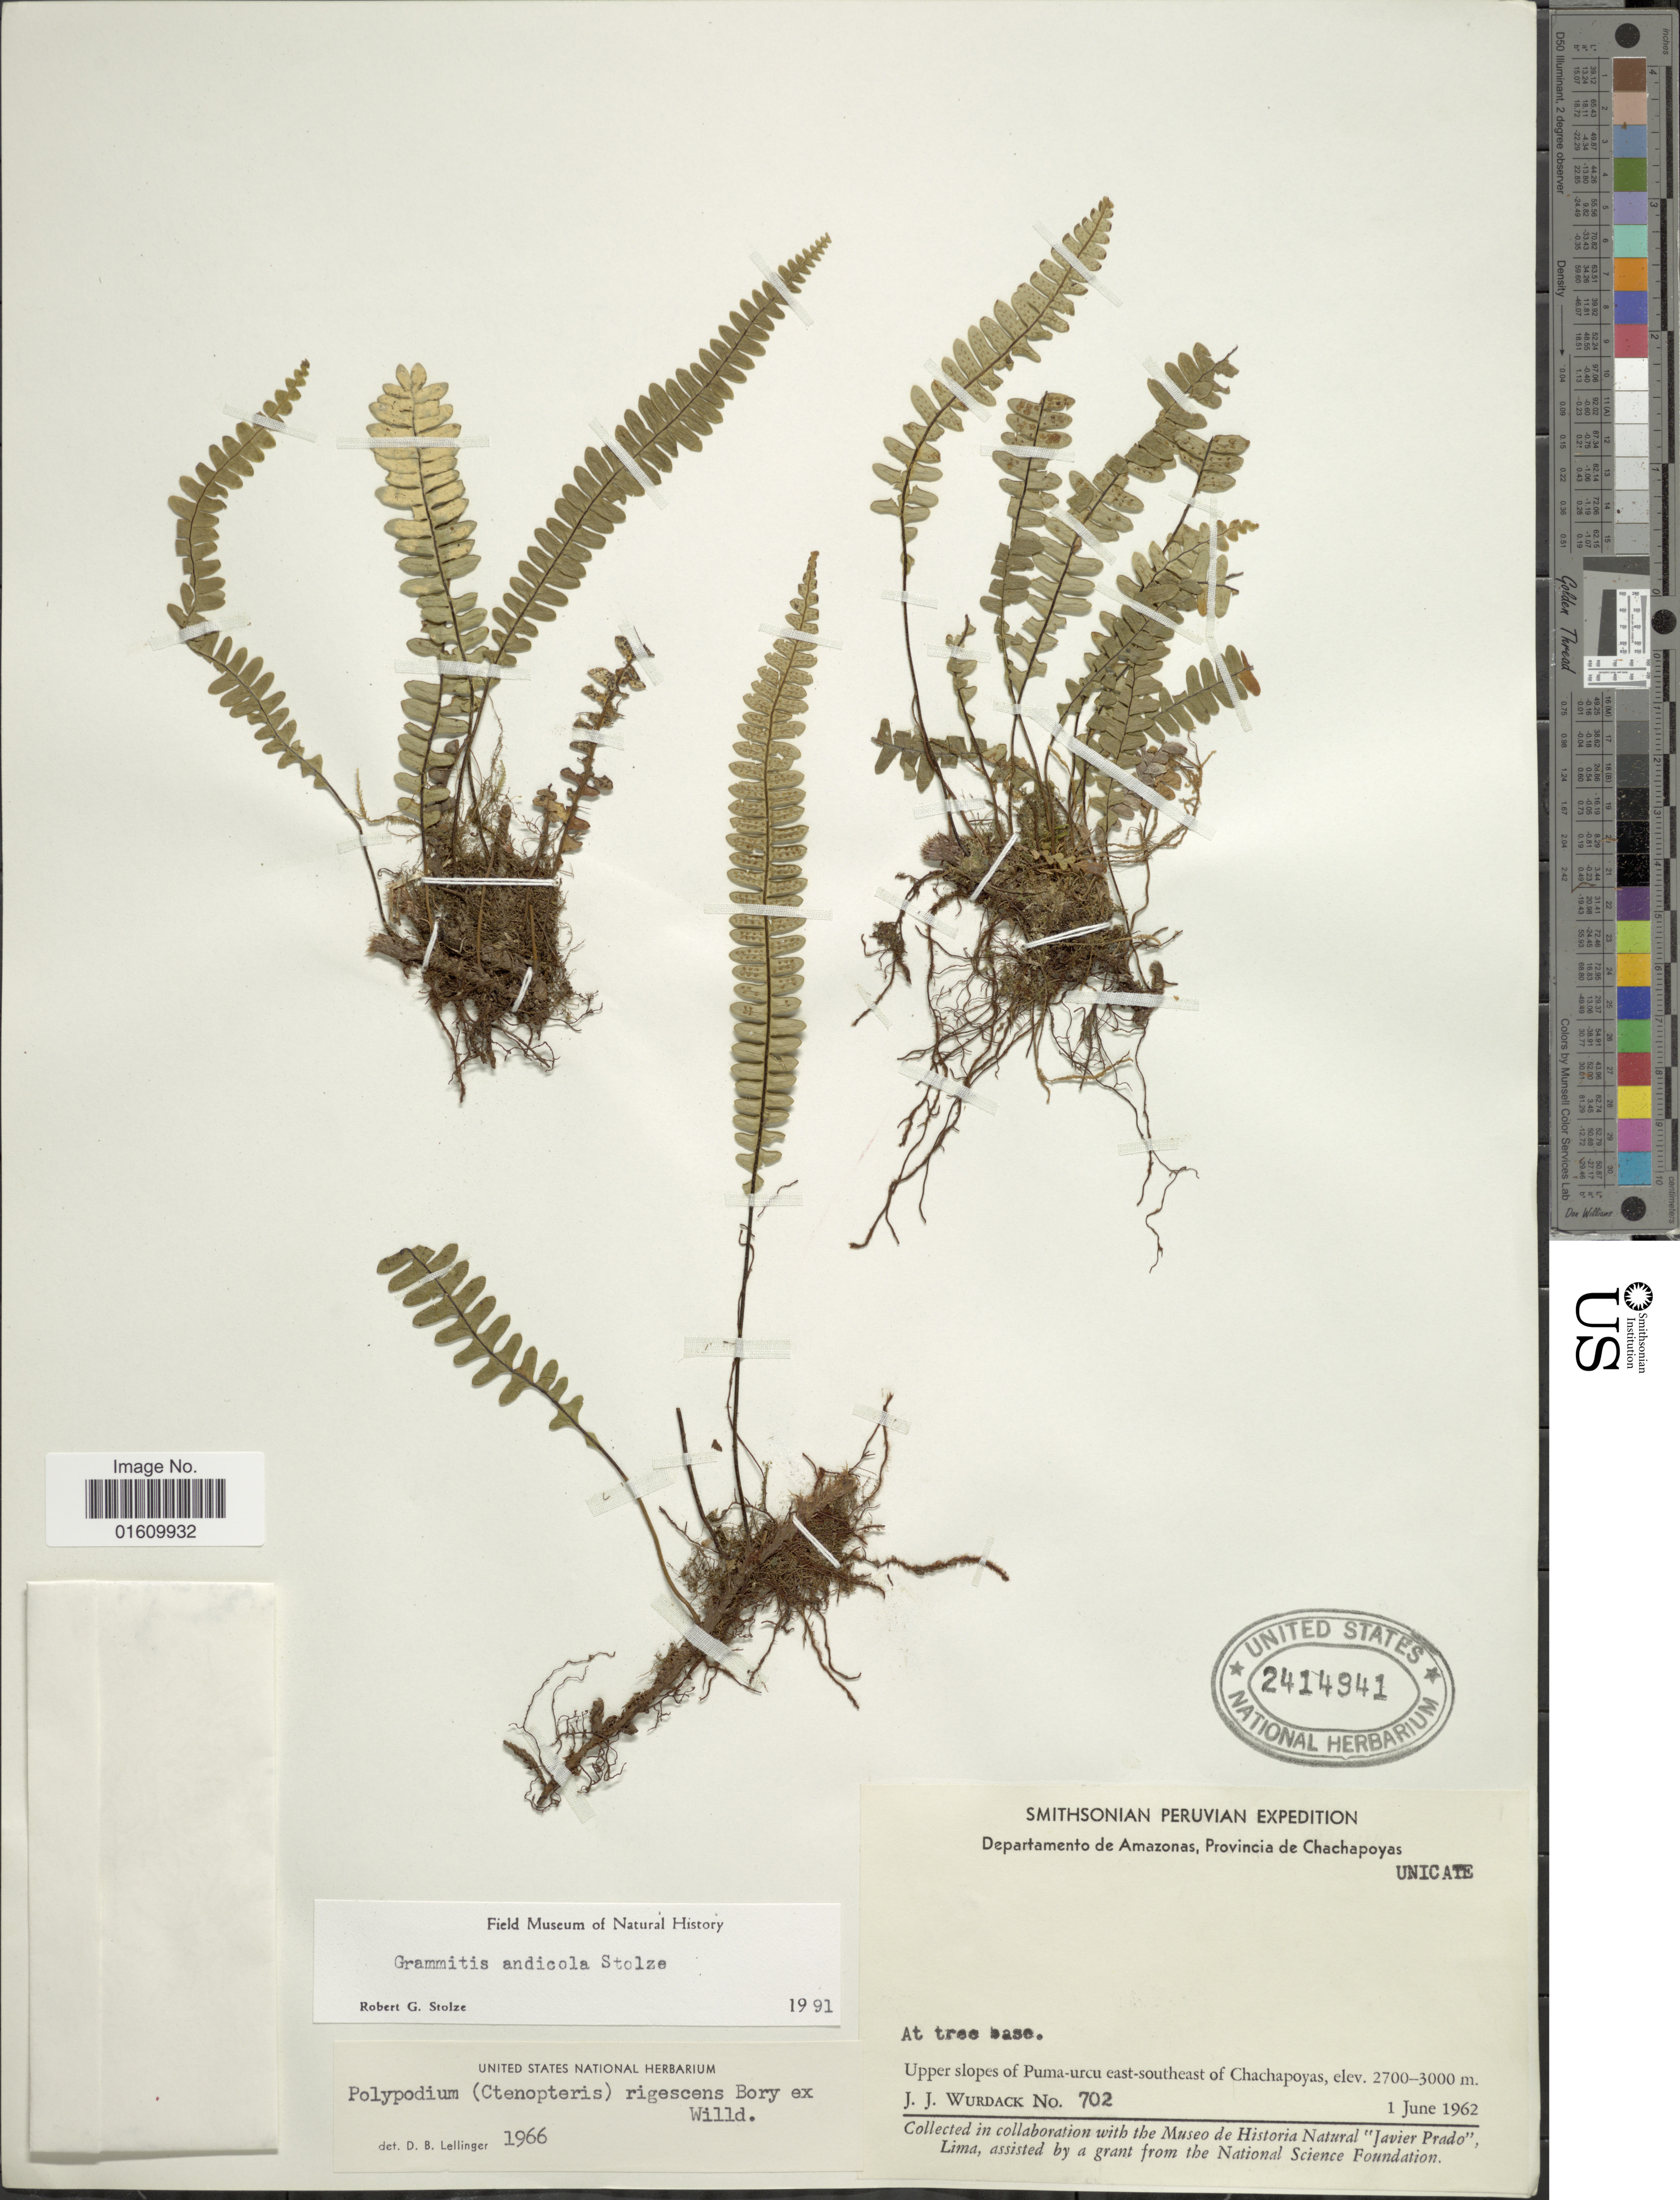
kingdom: Plantae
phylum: Tracheophyta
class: Polypodiopsida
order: Polypodiales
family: Polypodiaceae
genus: Melpomene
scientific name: Melpomene flabelliformis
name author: (Poir.) A.R. Sm. & R.C. Moran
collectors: J. J. Wurdack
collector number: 702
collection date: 1962-06-01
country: Peru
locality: Upper slopes of Puma - urcu east - southeast of Chachapoyas.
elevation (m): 2700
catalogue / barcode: US 2414941